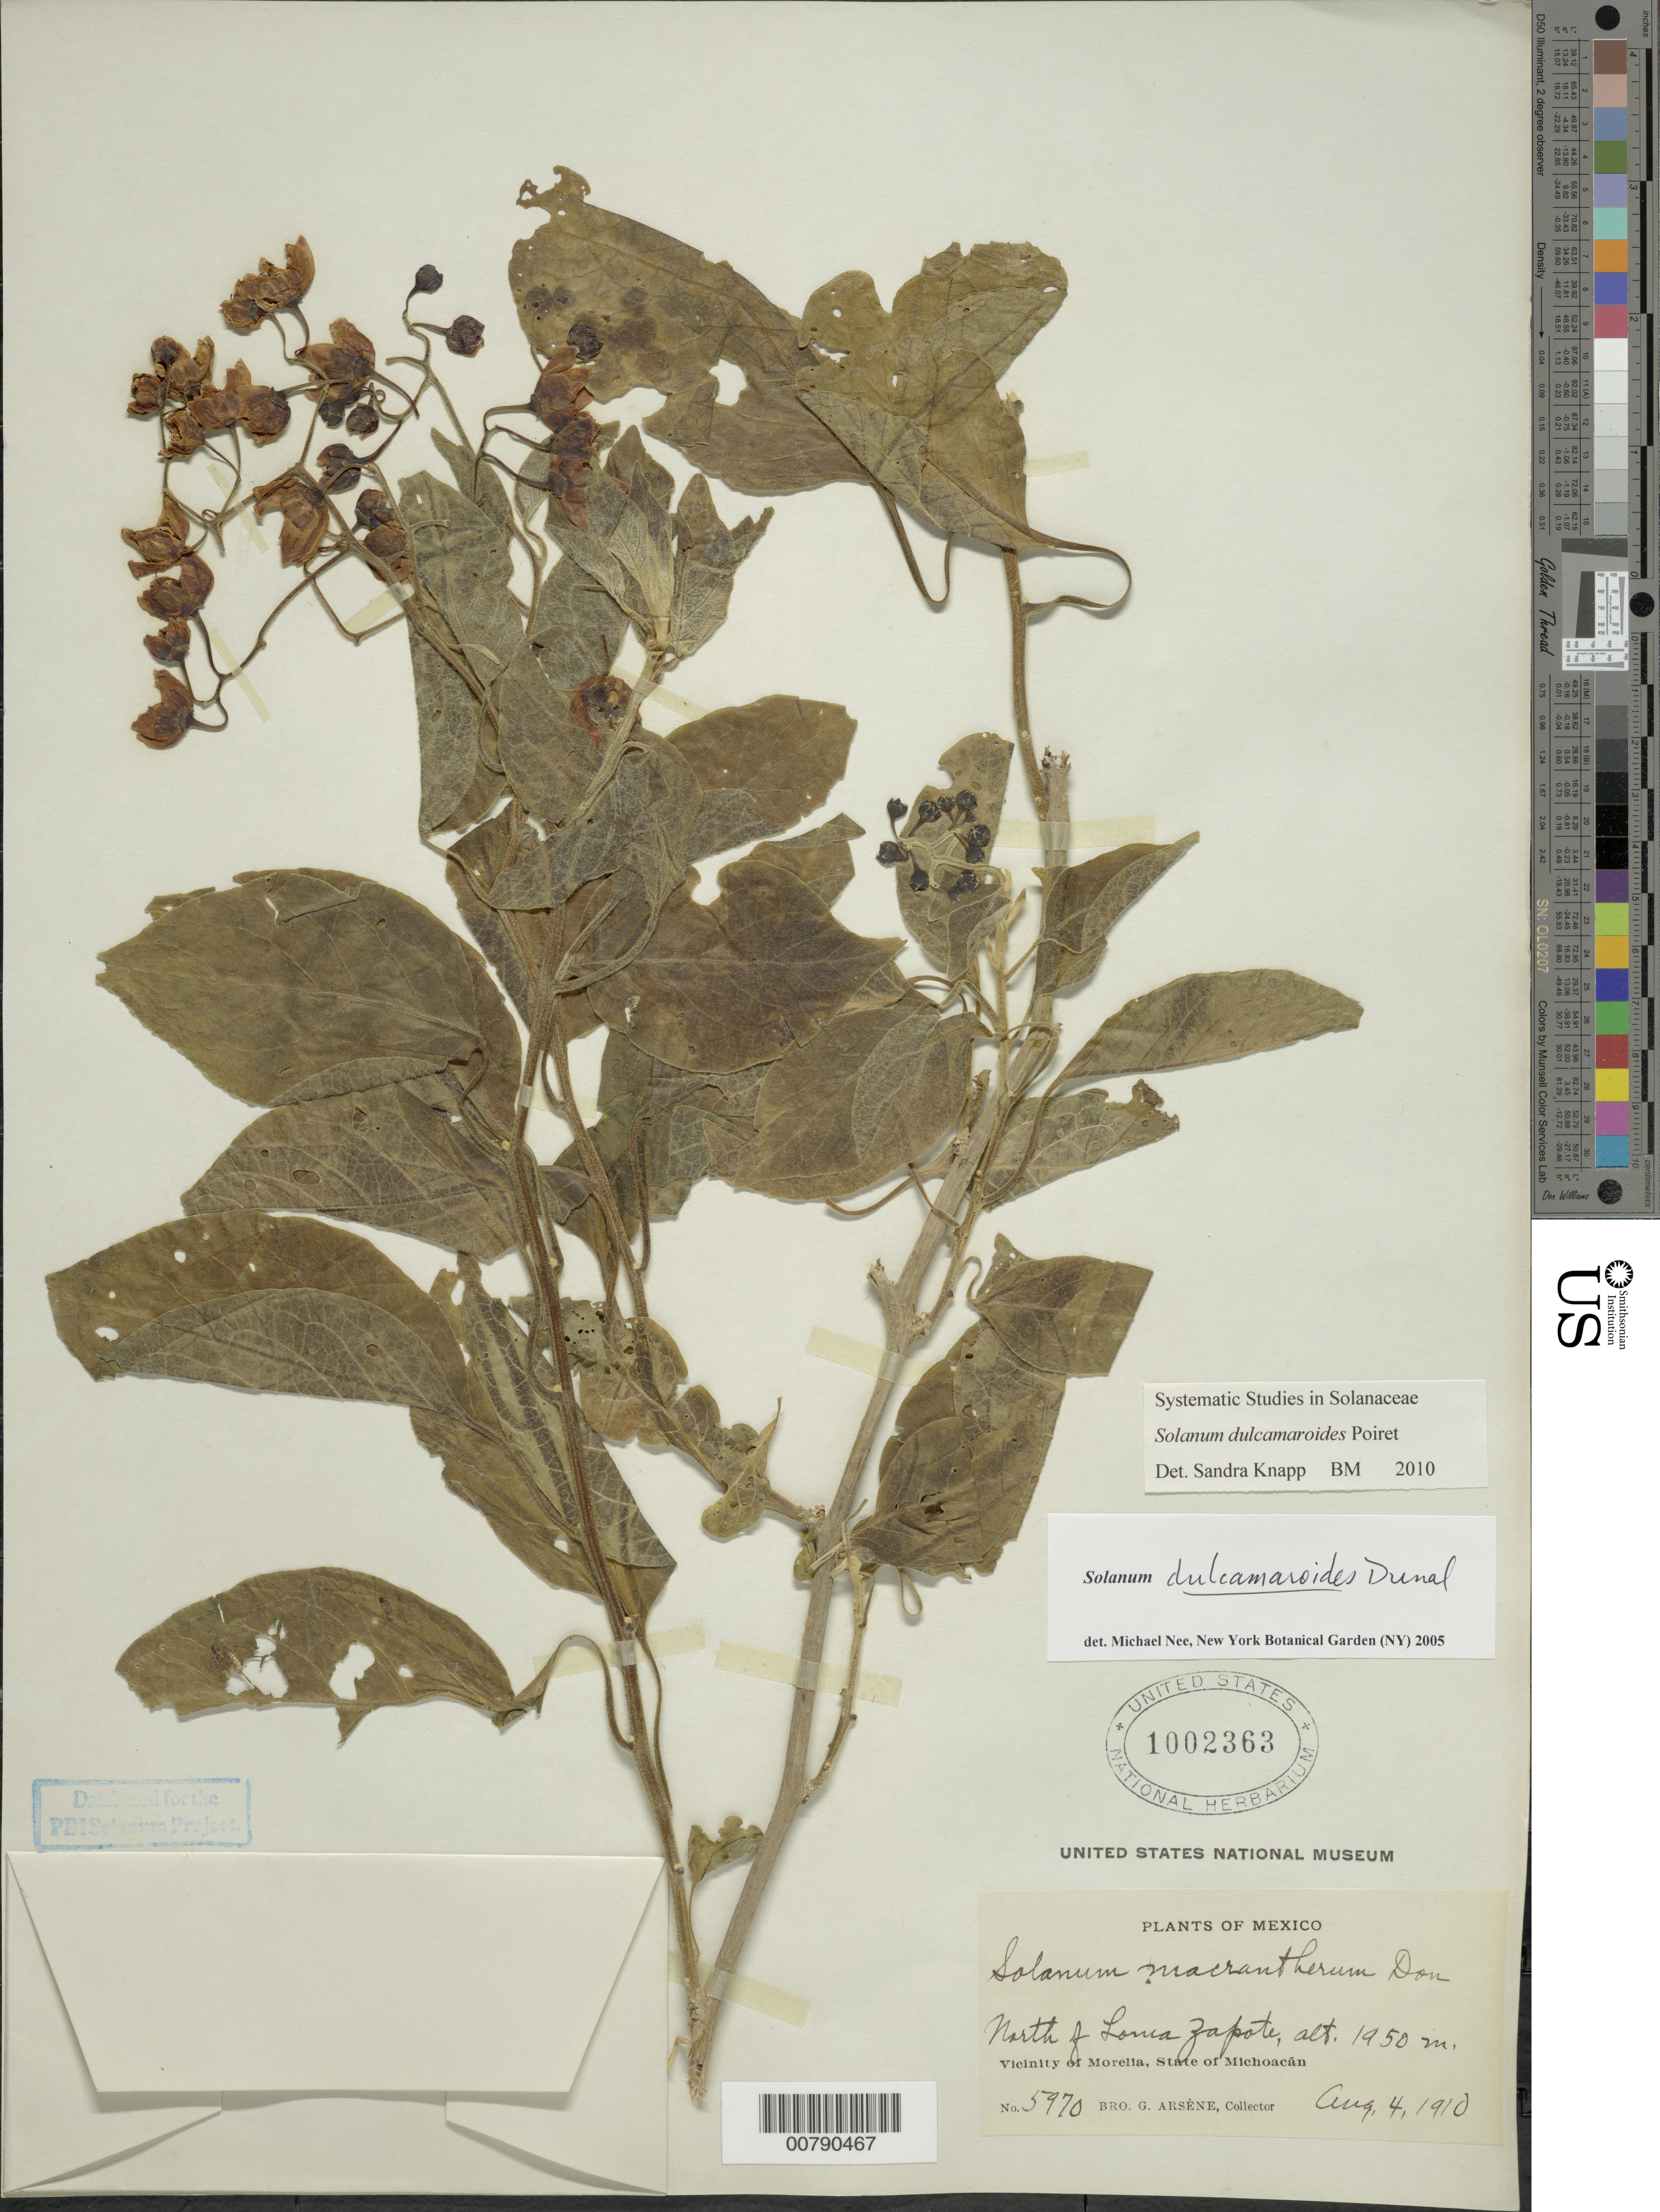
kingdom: Plantae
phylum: Tracheophyta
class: Magnoliopsida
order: Solanales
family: Solanaceae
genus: Solanum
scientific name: Solanum dulcamaroides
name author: Dunal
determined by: Knapp, S. D.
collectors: Bro. G. Arsène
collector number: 5970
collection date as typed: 4 Aug 1910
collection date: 1910-08-04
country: Mexico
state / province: Michoacán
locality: north of Loma Zapote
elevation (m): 1950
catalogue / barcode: US 1002363